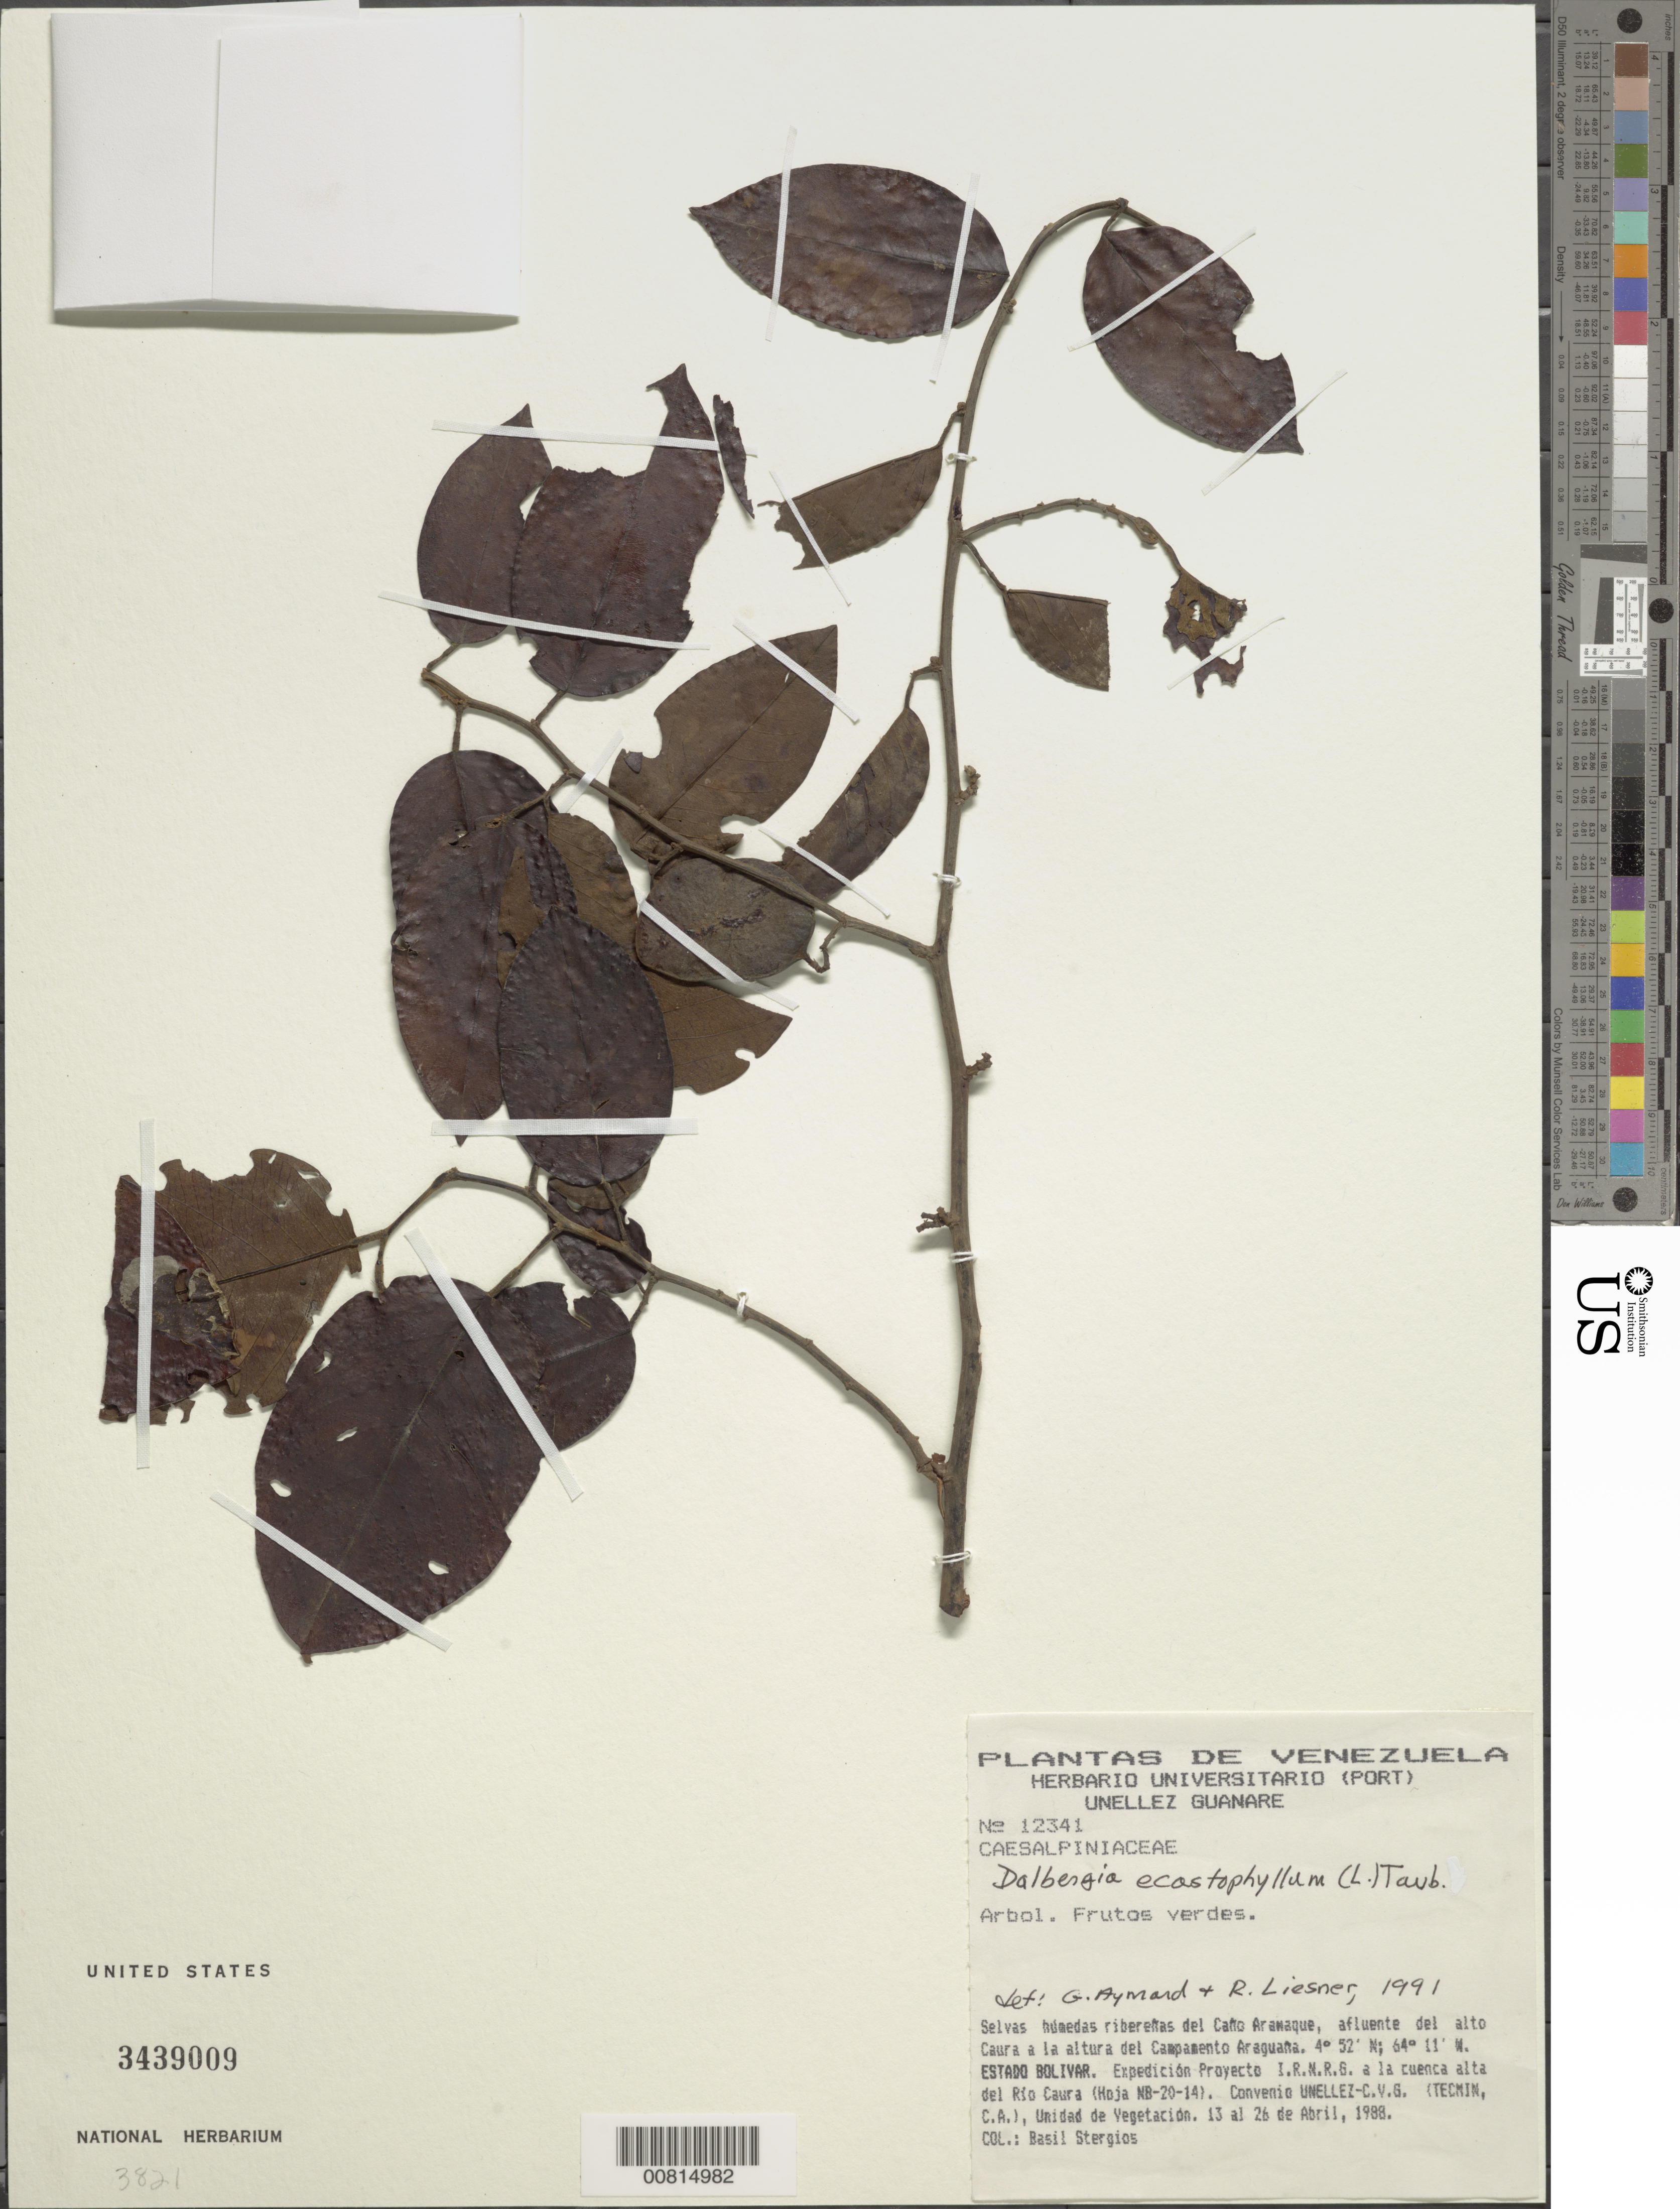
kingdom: Plantae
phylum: Tracheophyta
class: Magnoliopsida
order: Fabales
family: Fabaceae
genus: Dalbergia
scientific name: Dalbergia ecastaphyllum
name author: (L.) Taub.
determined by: Aymard C., G. A.; Liesner, R. L.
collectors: B. G. Stergios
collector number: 12341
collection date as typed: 13-Apr-88 to 26-Apr-88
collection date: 1988-04-13/1988-04-26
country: Venezuela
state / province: Bolívar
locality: Río Caura, Caño Aramaque, afluente del alto Caura a la altura del Campamento Araguana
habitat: Selvas húmedas riberenas del cano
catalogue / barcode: US 3439009